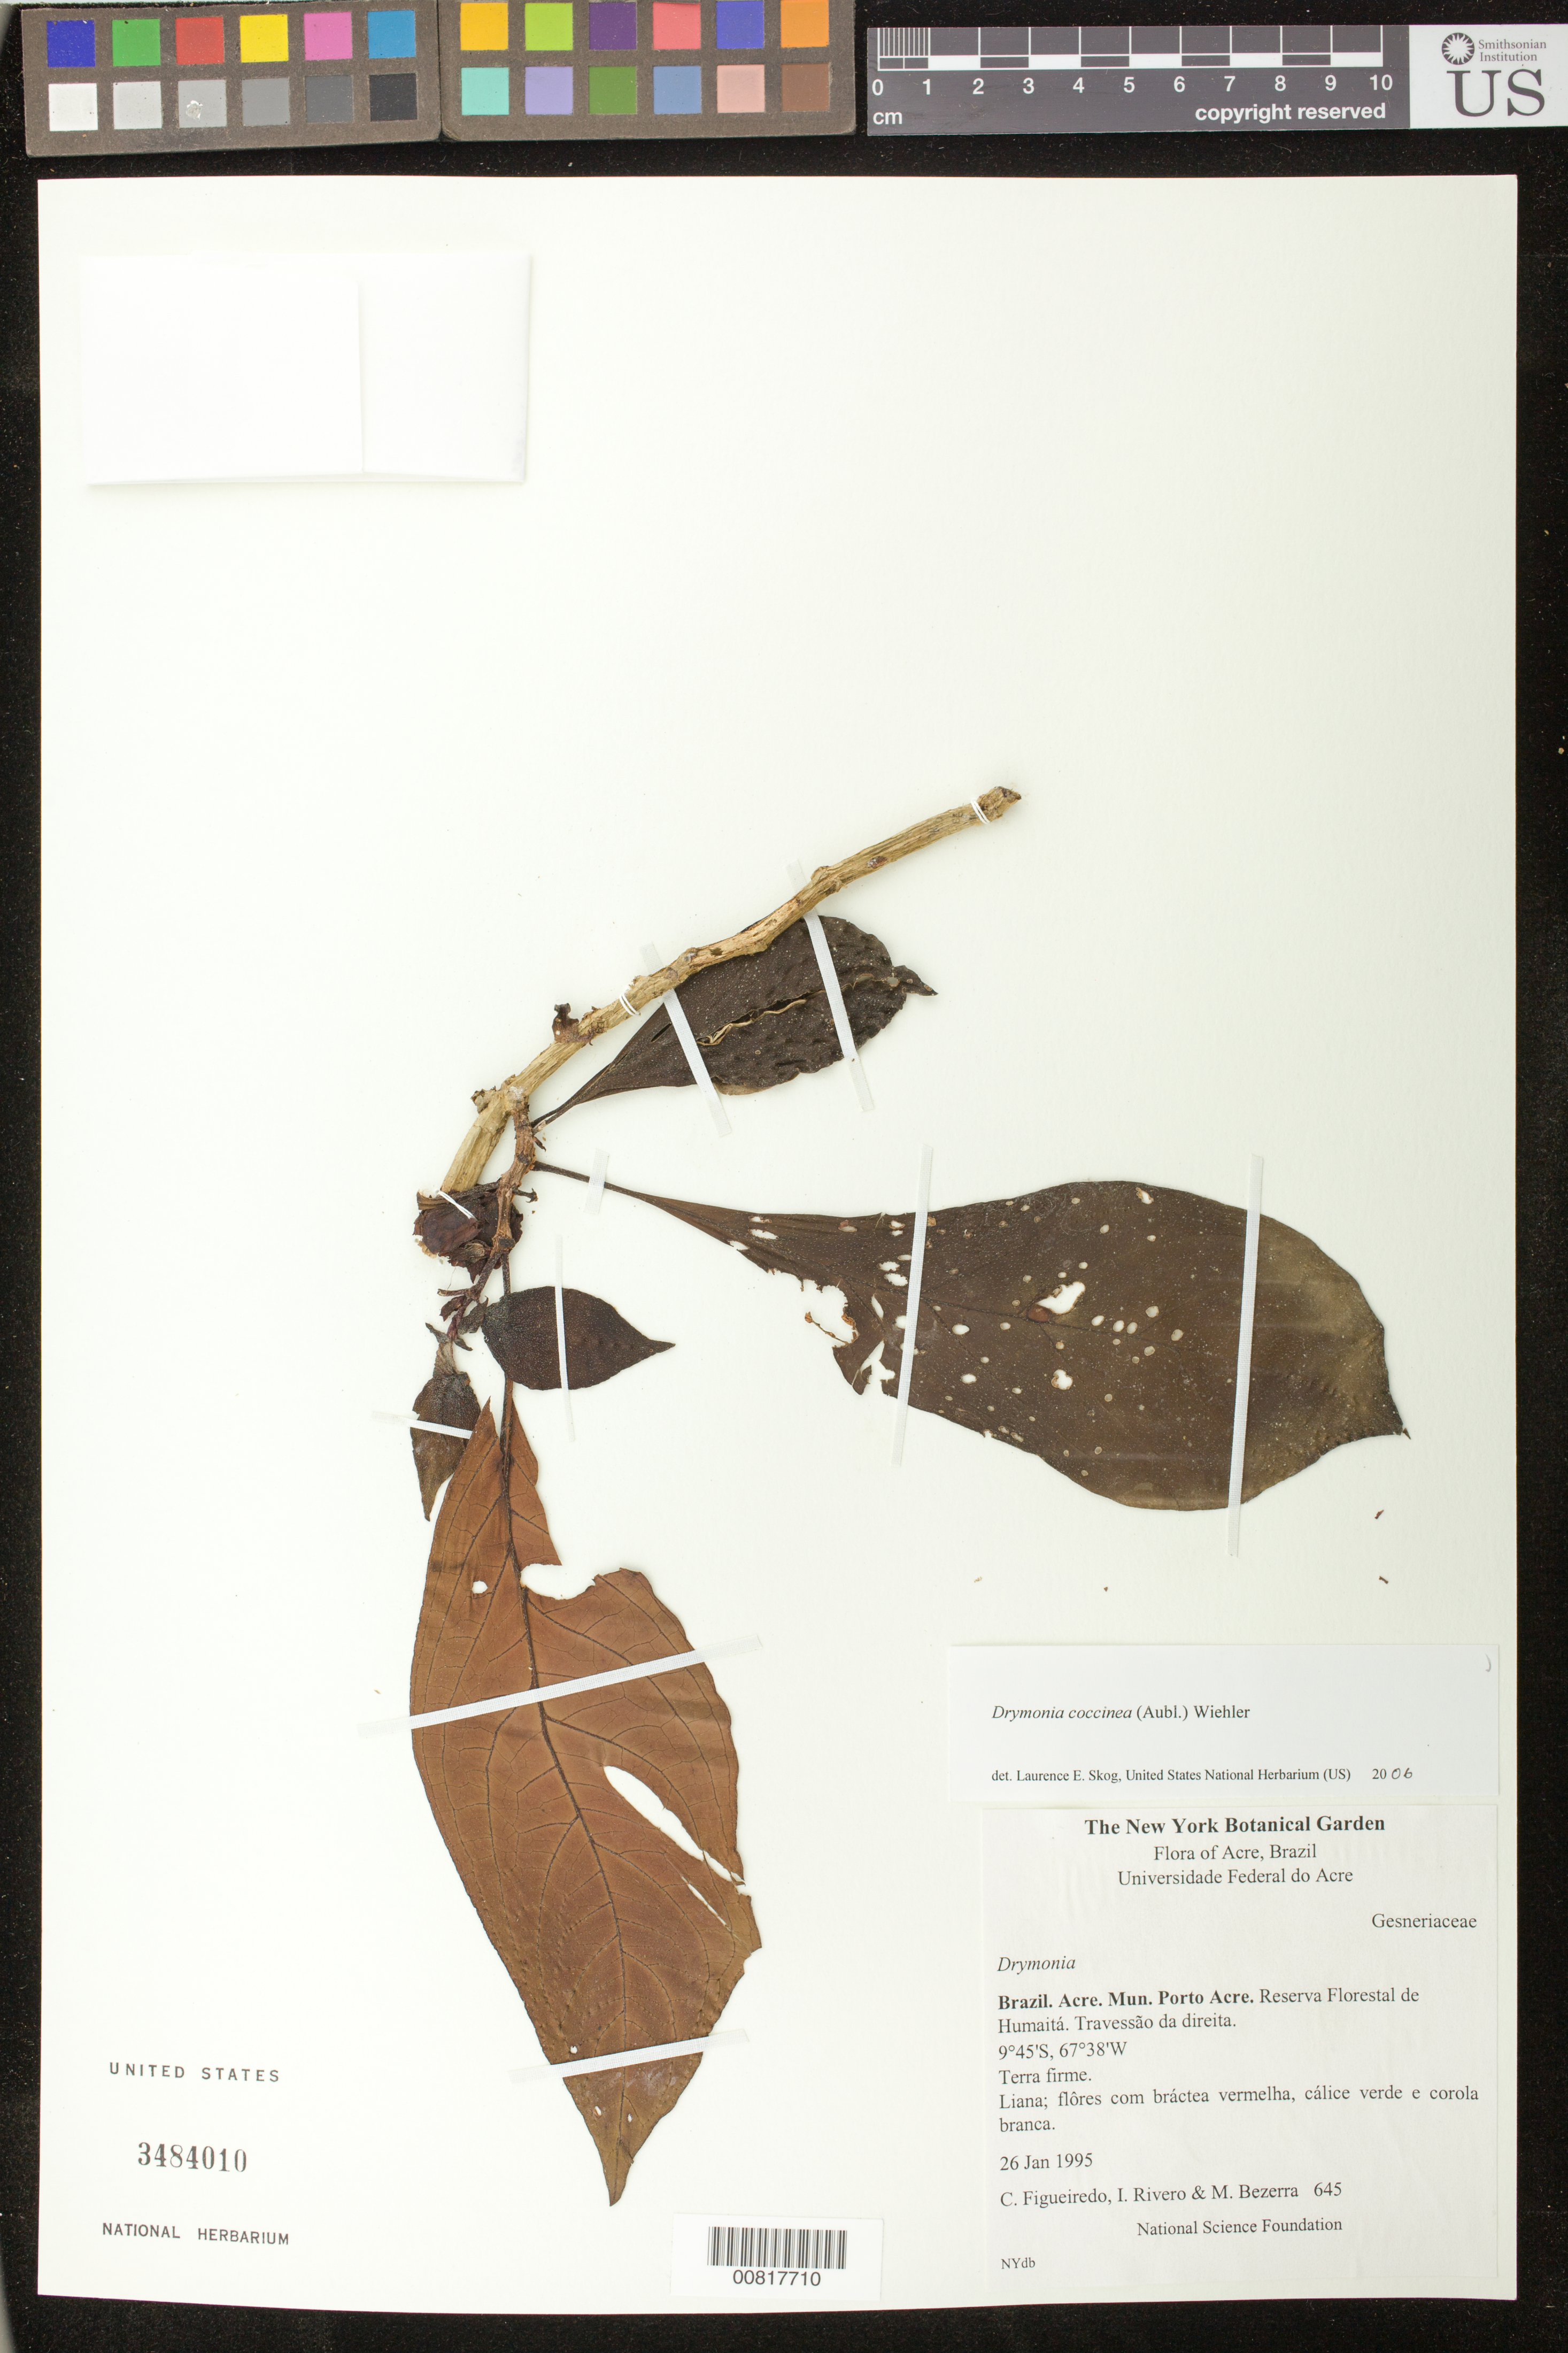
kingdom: Plantae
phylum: Tracheophyta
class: Magnoliopsida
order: Lamiales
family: Gesneriaceae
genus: Drymonia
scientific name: Drymonia coccinea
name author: (Aubl.) Wiehler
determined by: Skog, Laurence E.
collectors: C. Figueiredo, I. Rivero & M. Bezerra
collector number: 645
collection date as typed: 26 Jan 1995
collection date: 1995-01-26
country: Brazil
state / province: Acre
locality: Mun. Porto Acre. Reserva Florestal do Humaitá. Travessão da direita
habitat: Terra firme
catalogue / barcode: US 3484010